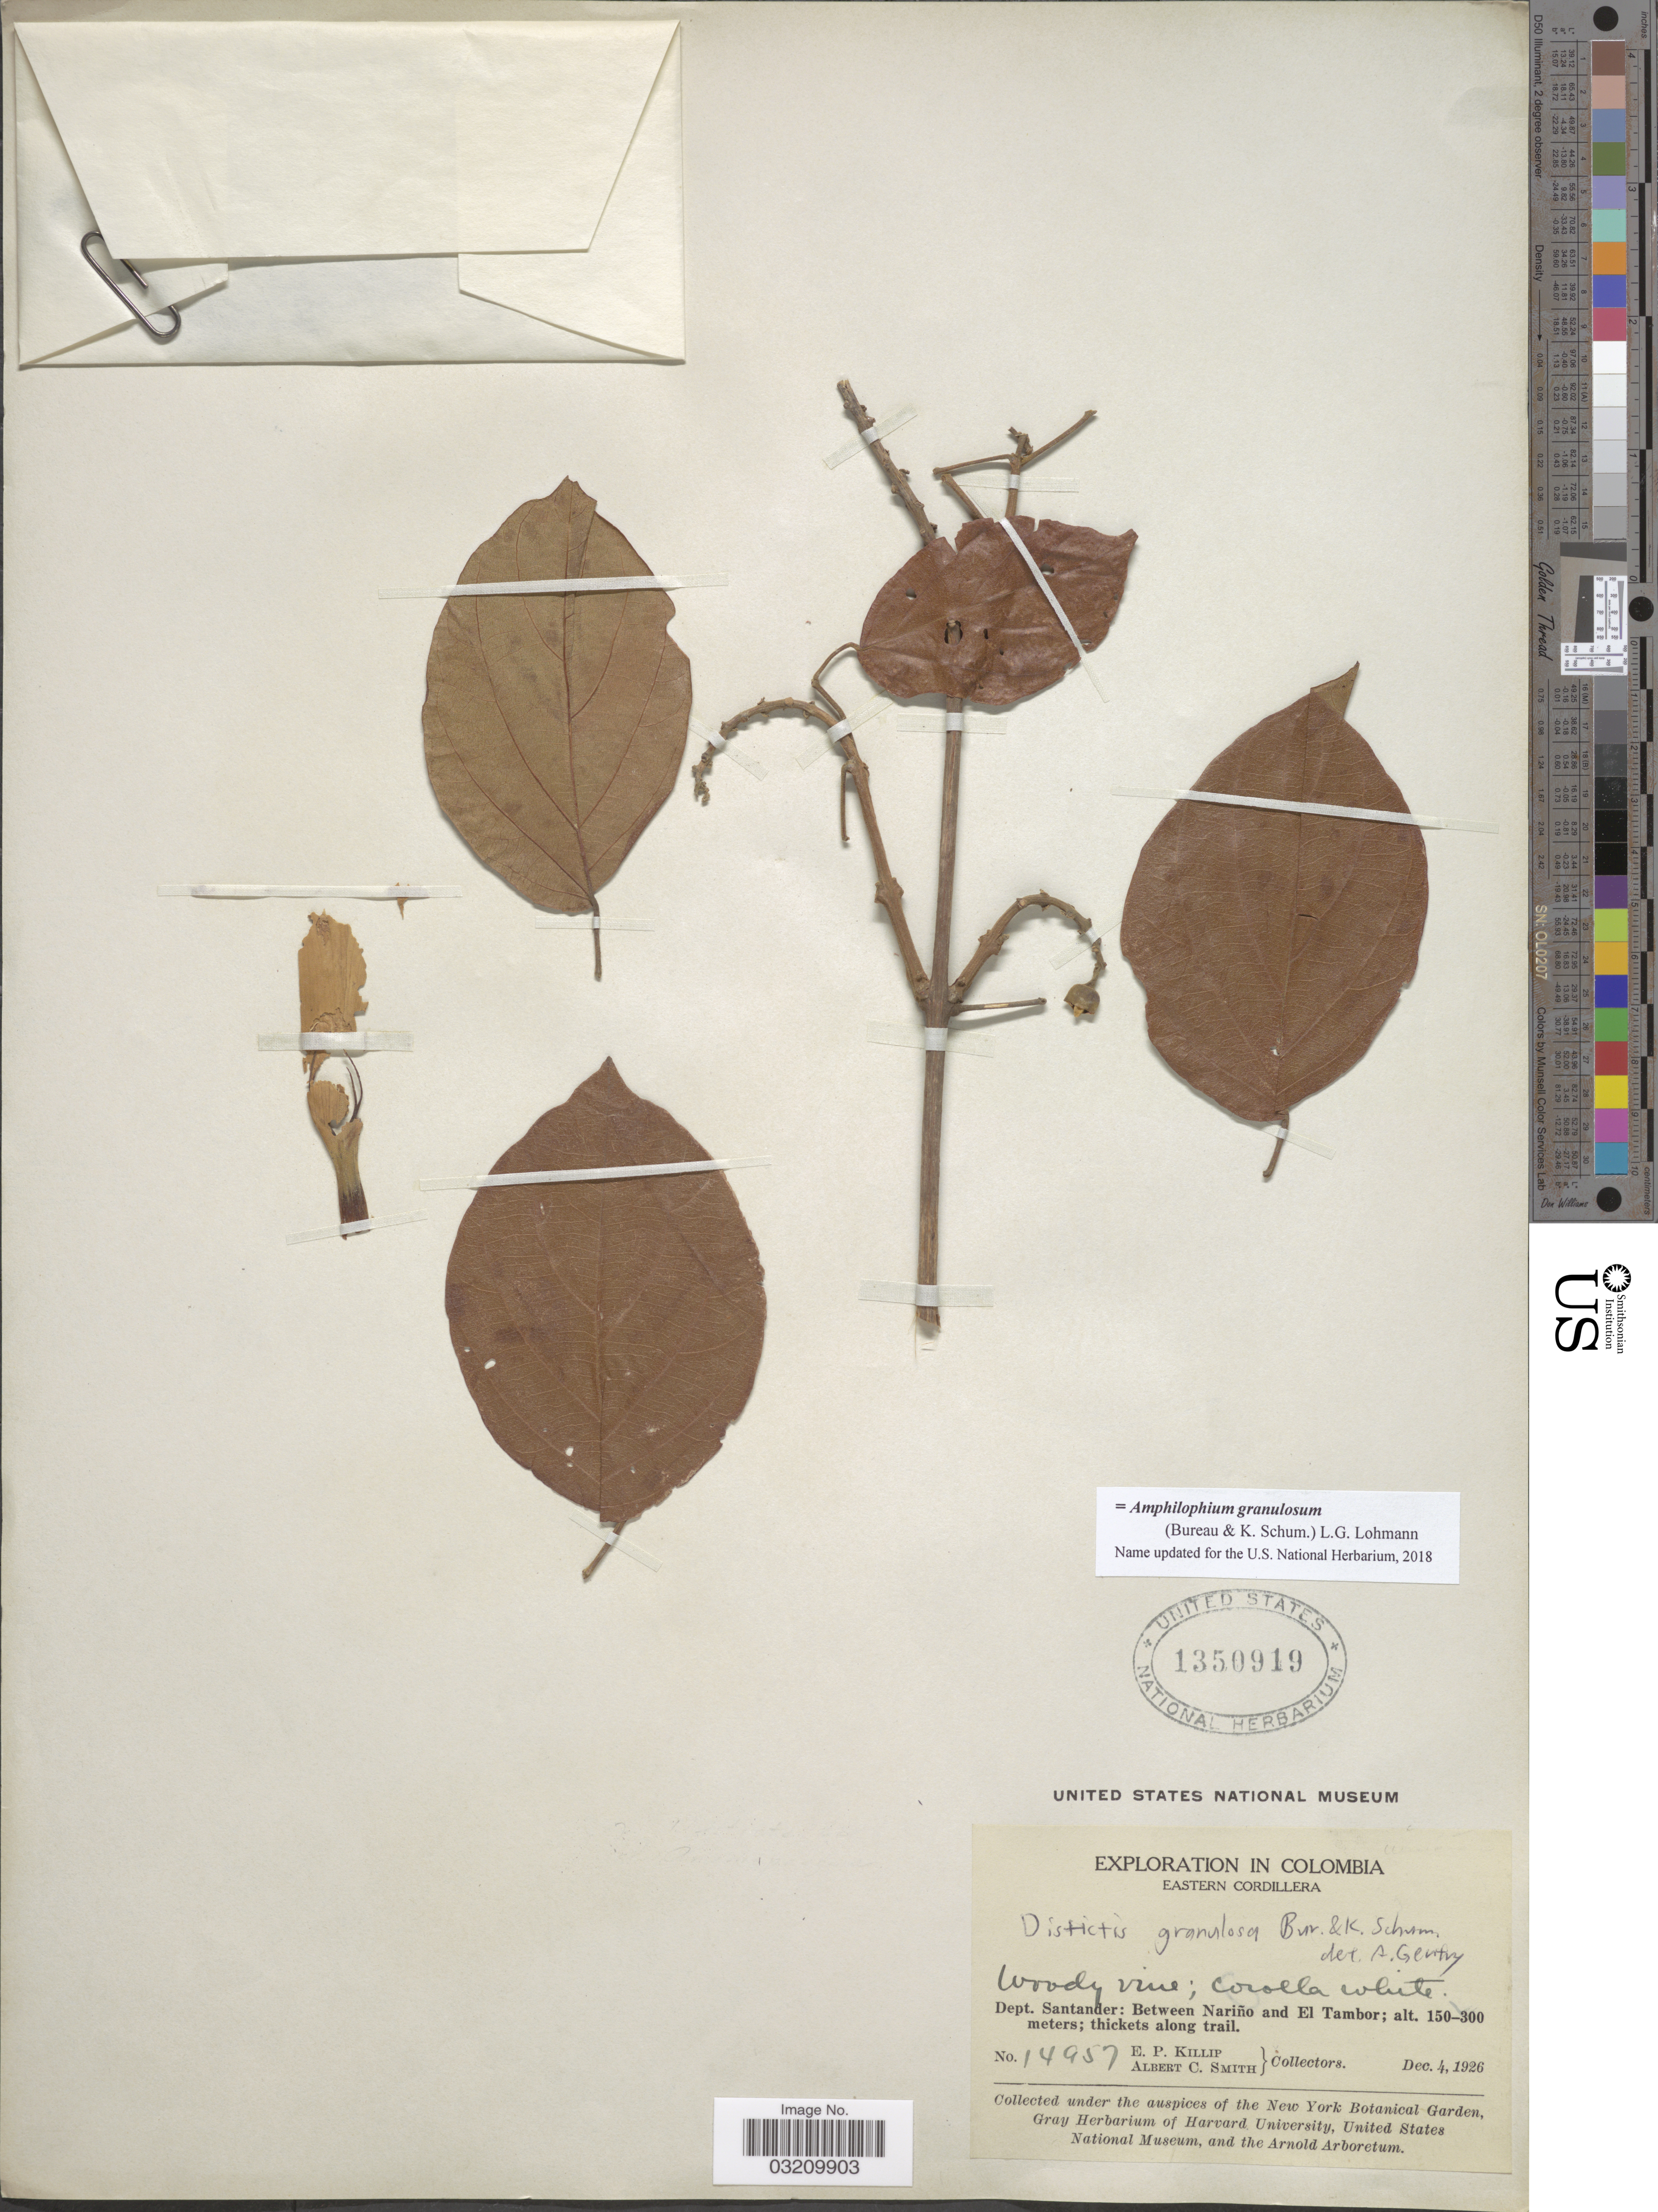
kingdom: Plantae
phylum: Tracheophyta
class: Magnoliopsida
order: Lamiales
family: Bignoniaceae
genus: Amphilophium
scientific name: Amphilophium granulosum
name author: (Bureau & K. Schum.) L.G. Lohmann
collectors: E. P. Killip & A. C. Smith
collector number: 14957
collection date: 1926-12-04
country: Colombia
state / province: Santander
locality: Dept. Santander: Between Nariño and El Tambor.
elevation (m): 150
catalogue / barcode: US 1350919